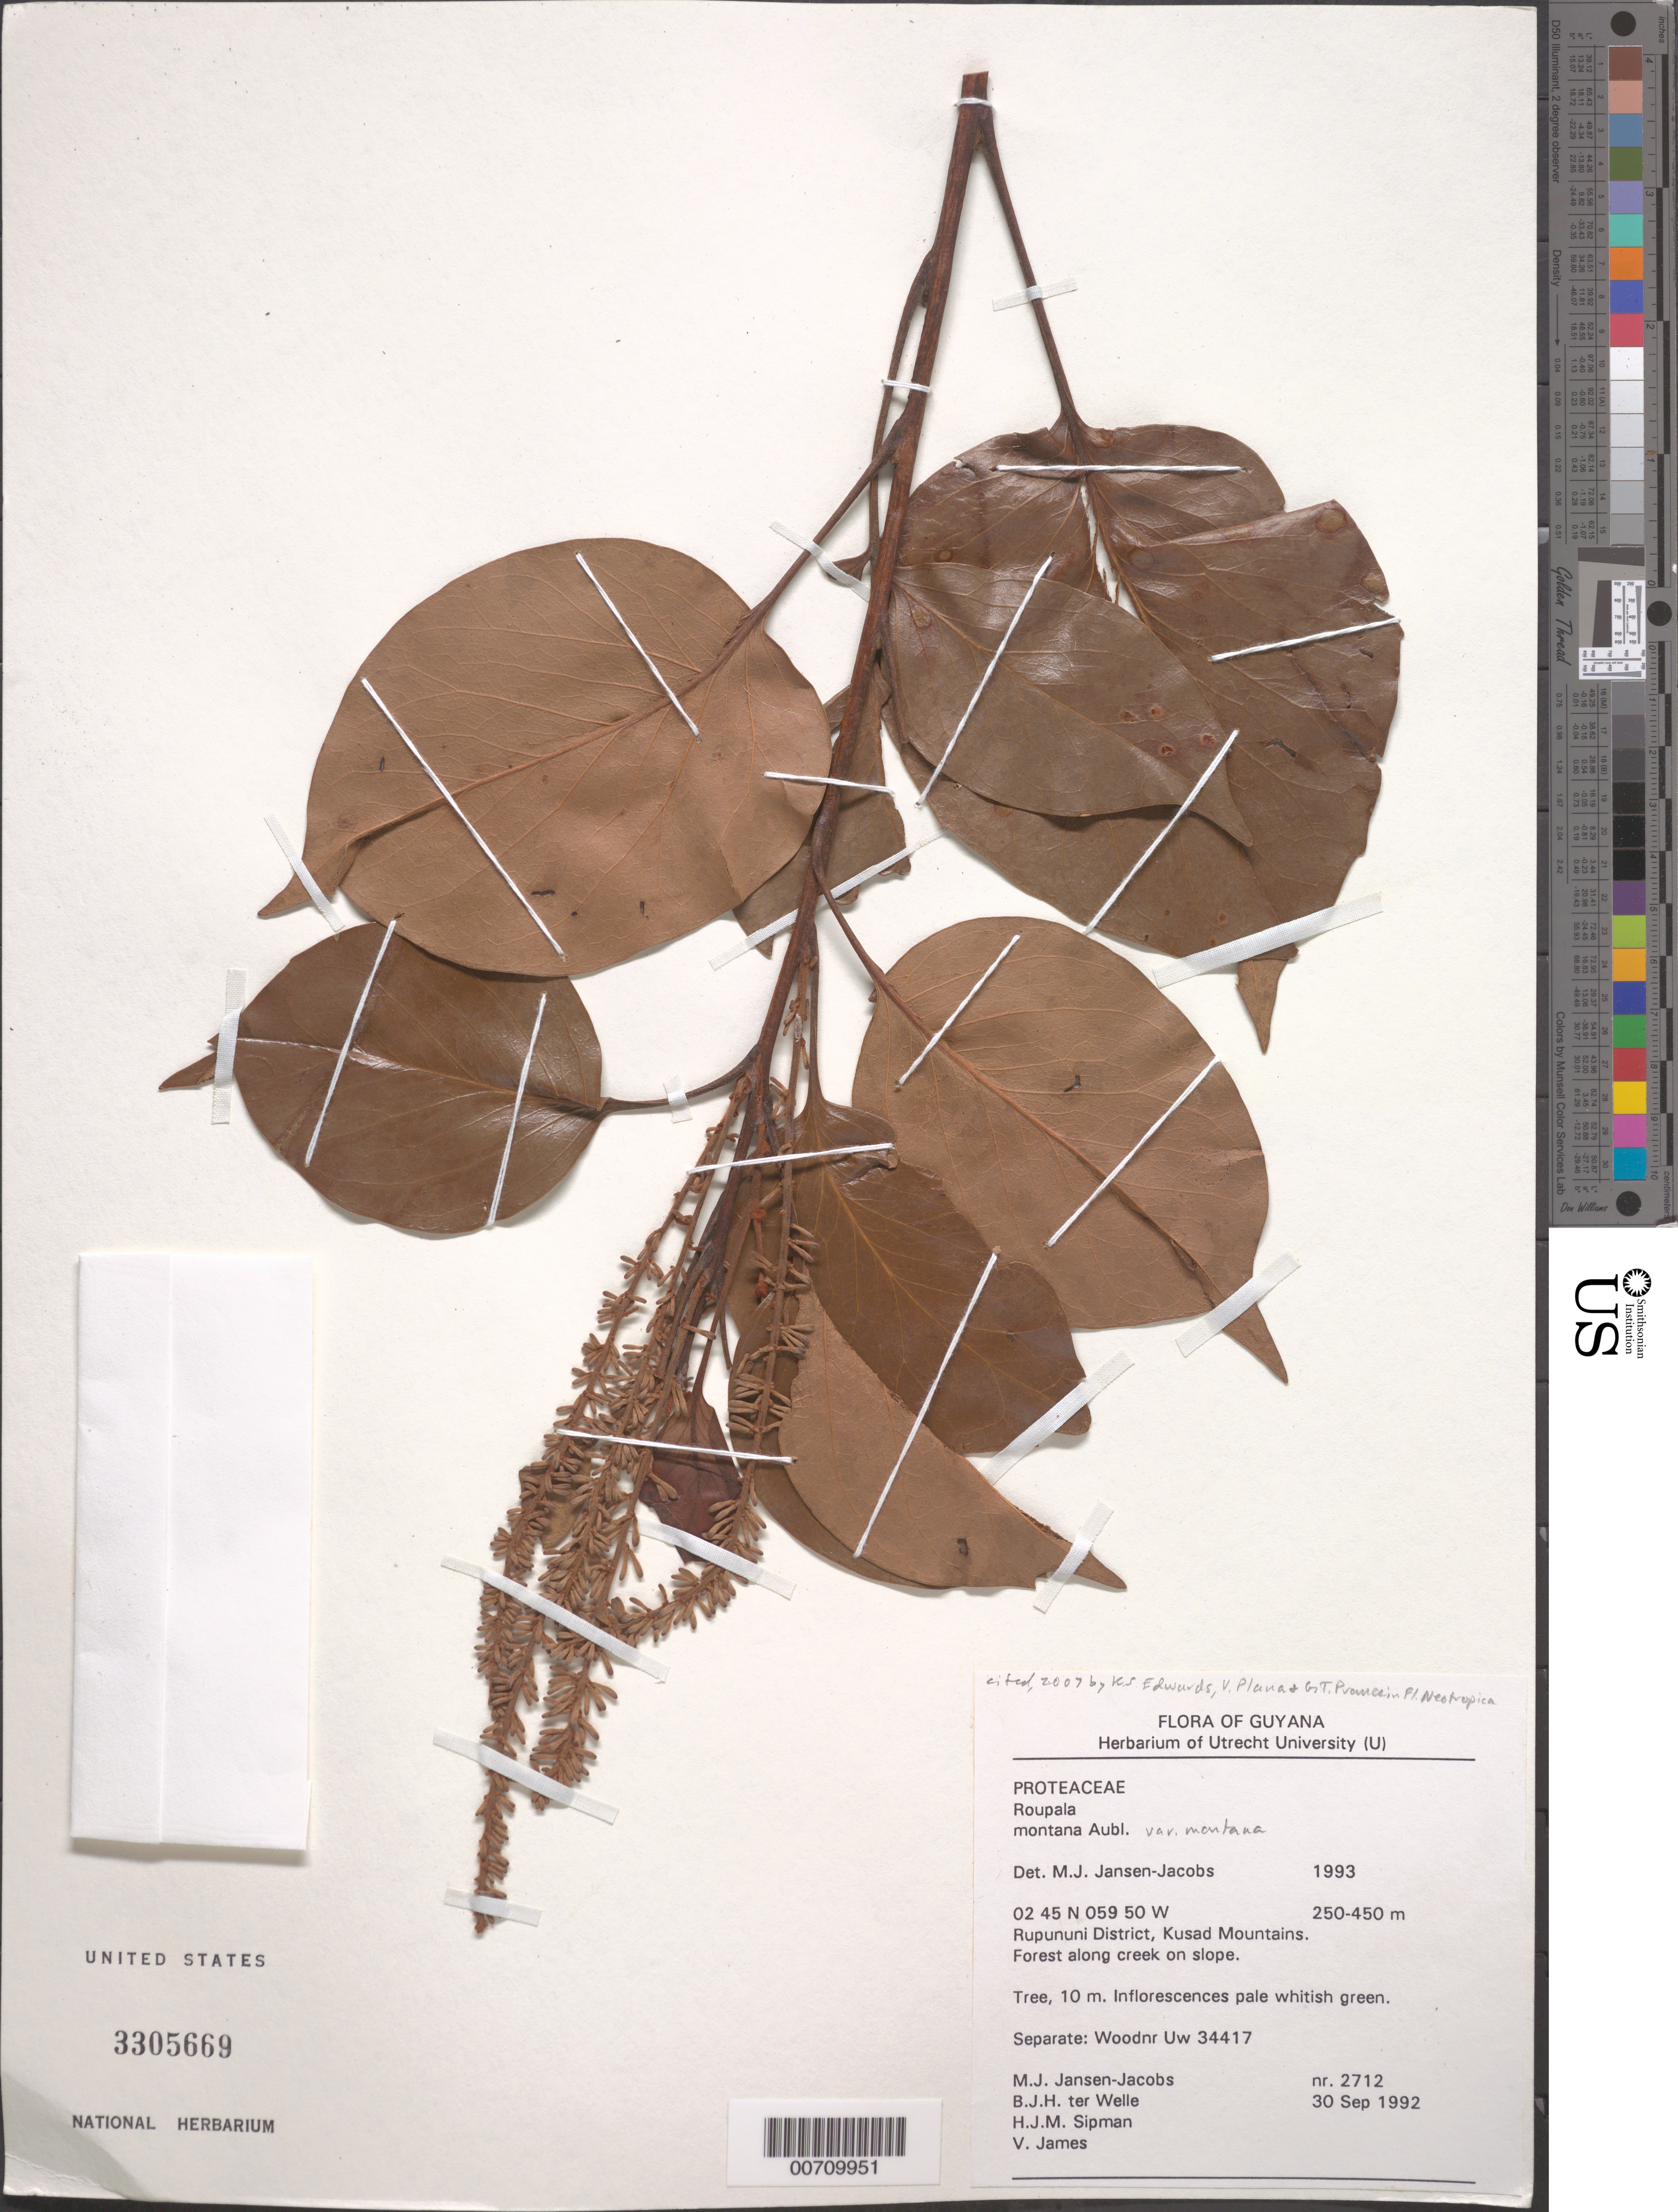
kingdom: Plantae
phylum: Tracheophyta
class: Magnoliopsida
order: Proteales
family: Proteaceae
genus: Roupala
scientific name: Roupala montana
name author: Aubl.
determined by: Jansen-Jacobs, M. J., (U), Nationaal Herbarium Nederland, Utrecht University branch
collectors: M. J. Jansen-Jacobs, B. Welle, H. J. M. Sipman & V. James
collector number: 2712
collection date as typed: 30-Sep-92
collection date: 1992-09-30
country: Guyana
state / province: U. Takutu-U. Essequibo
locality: Kusad Mountains, Rupununi District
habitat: Forest along creek on slope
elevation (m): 250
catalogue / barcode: US 3305669